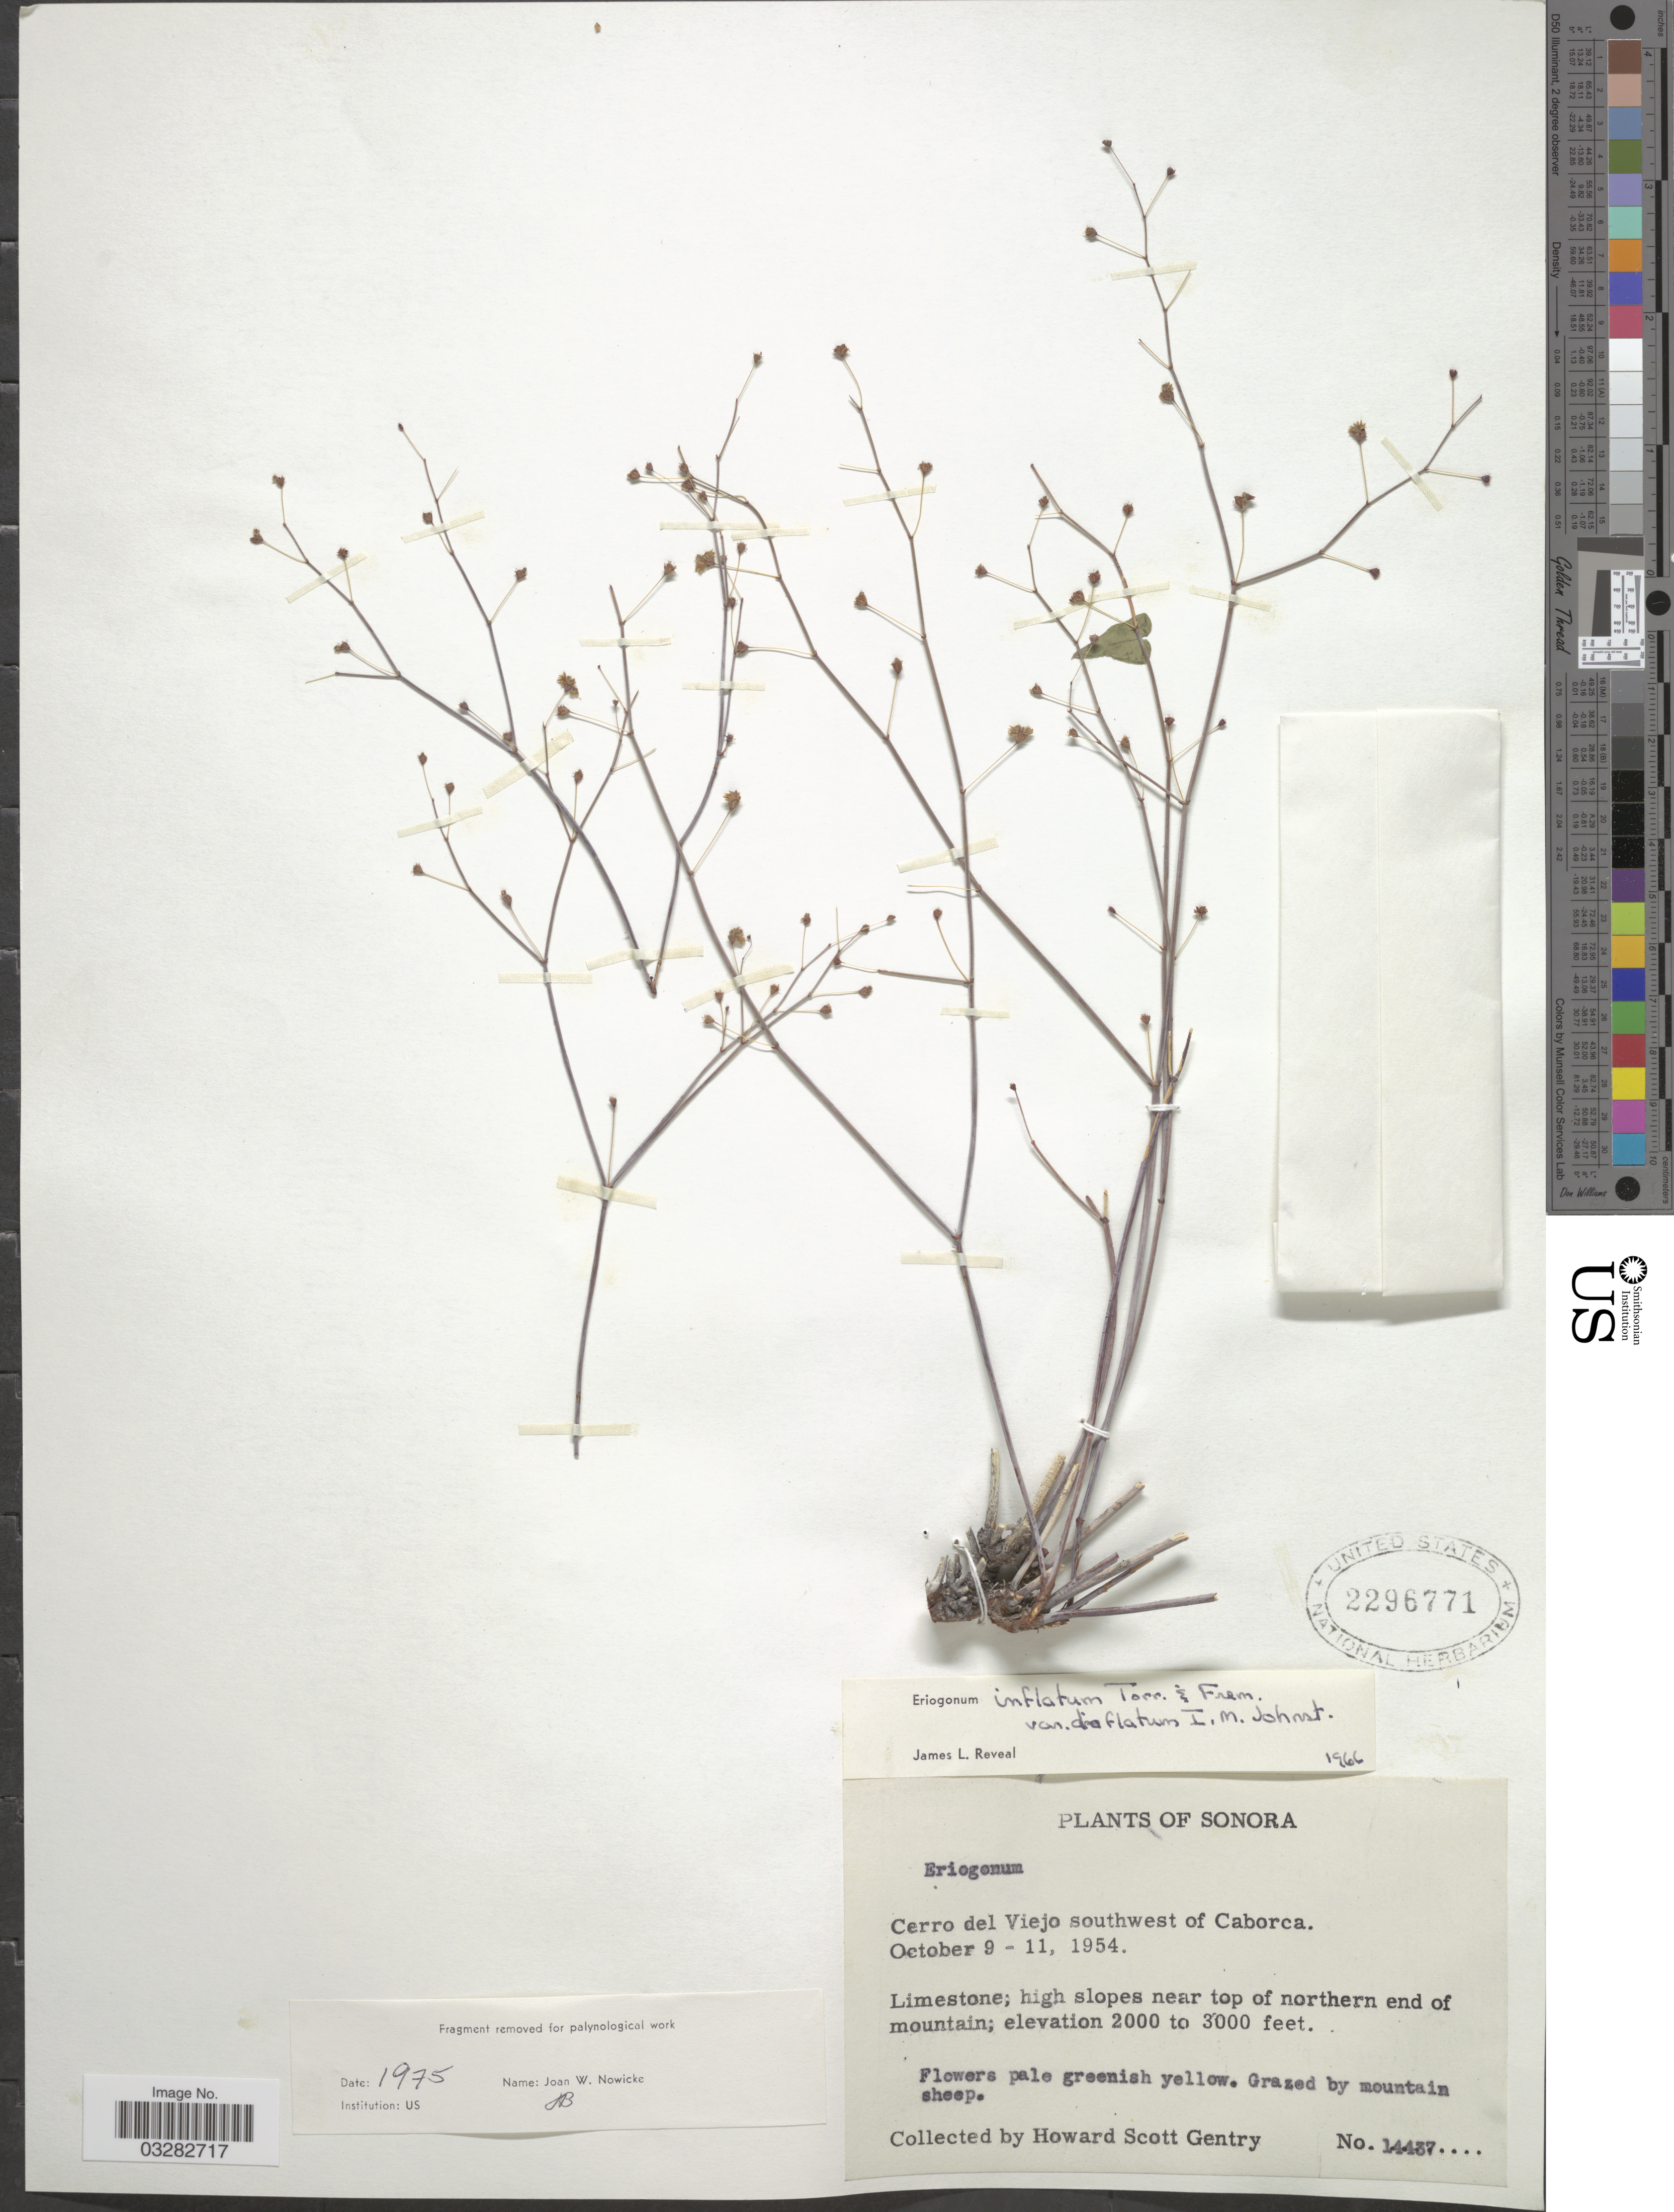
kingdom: Plantae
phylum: Tracheophyta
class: Magnoliopsida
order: Caryophyllales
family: Polygonaceae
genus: Eriogonum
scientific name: Eriogonum inflatum var. deflatum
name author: I.M. Johnst.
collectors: H. S. Gentry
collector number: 14437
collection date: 1954-10-09/1954-10-11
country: Mexico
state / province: Sonora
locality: Cerro del Viejo southwest of Caborca.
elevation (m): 610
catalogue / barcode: US 2296771